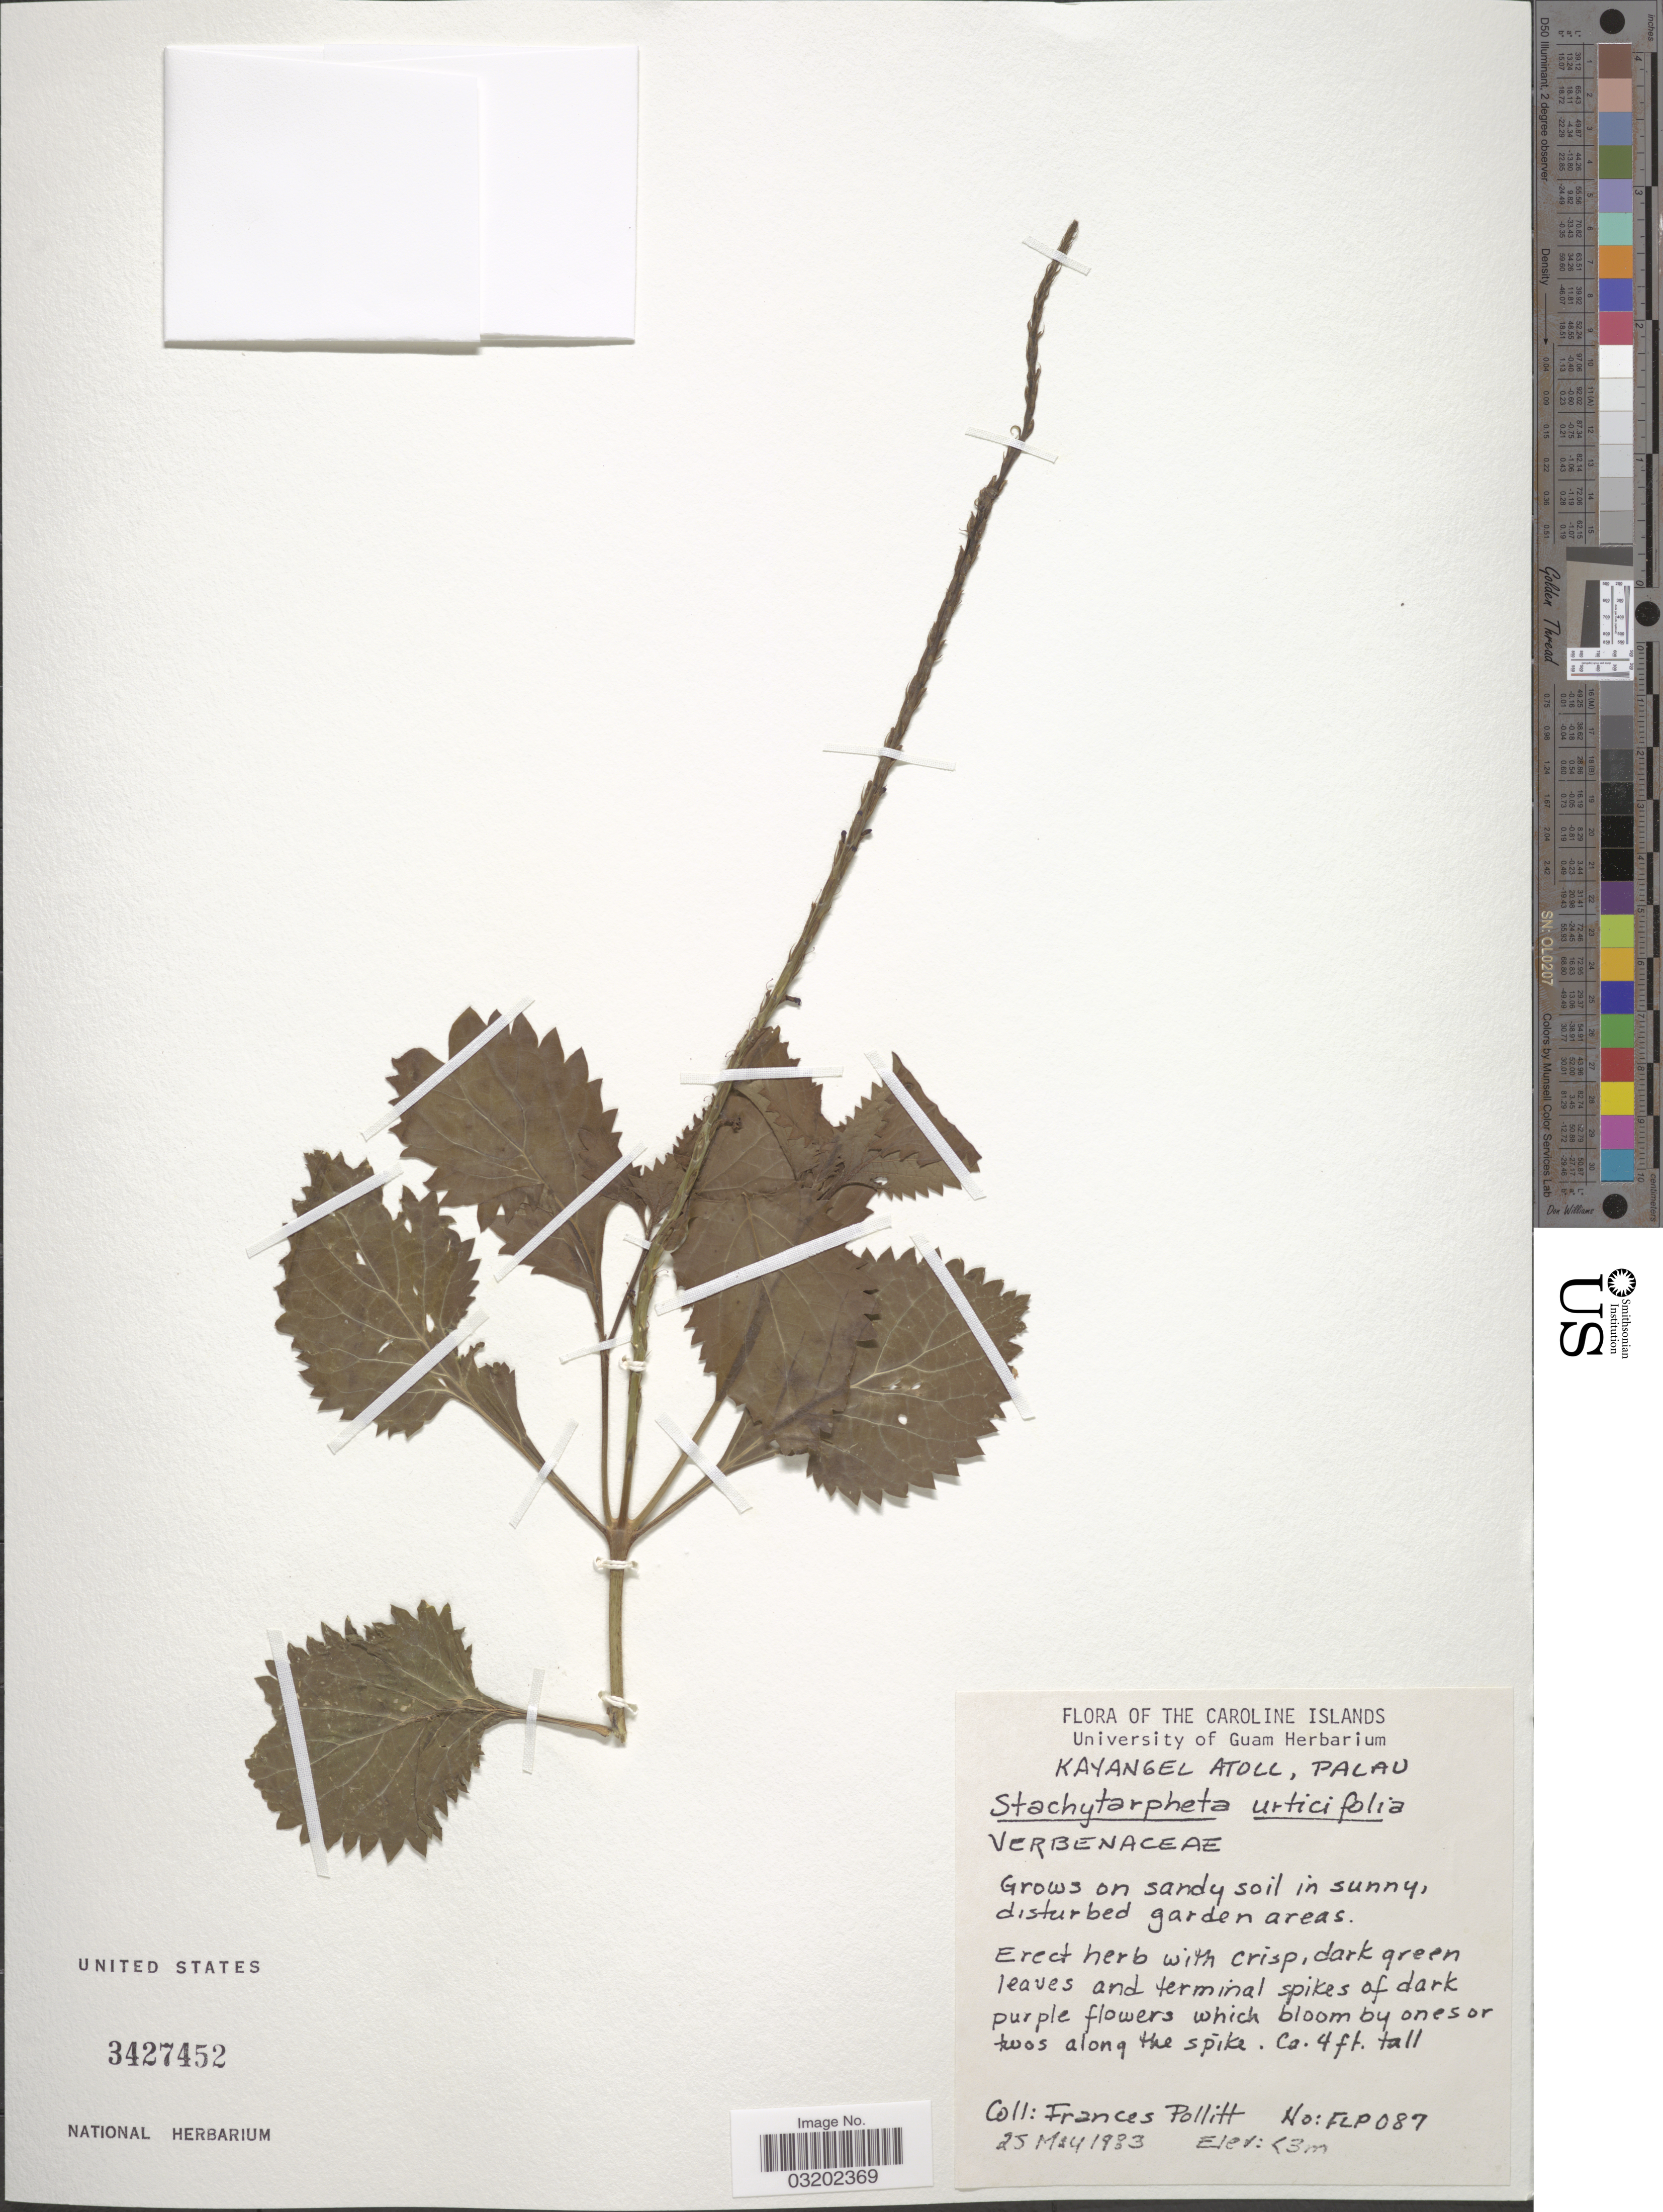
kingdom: Plantae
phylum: Tracheophyta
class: Magnoliopsida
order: Lamiales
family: Verbenaceae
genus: Stachytarpheta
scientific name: Stachytarpheta urticifolia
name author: Sims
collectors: F. Pollitt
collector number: FLP087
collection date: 1983-05-25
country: Palau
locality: The Caroline Islands.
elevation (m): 3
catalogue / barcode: US 3427452